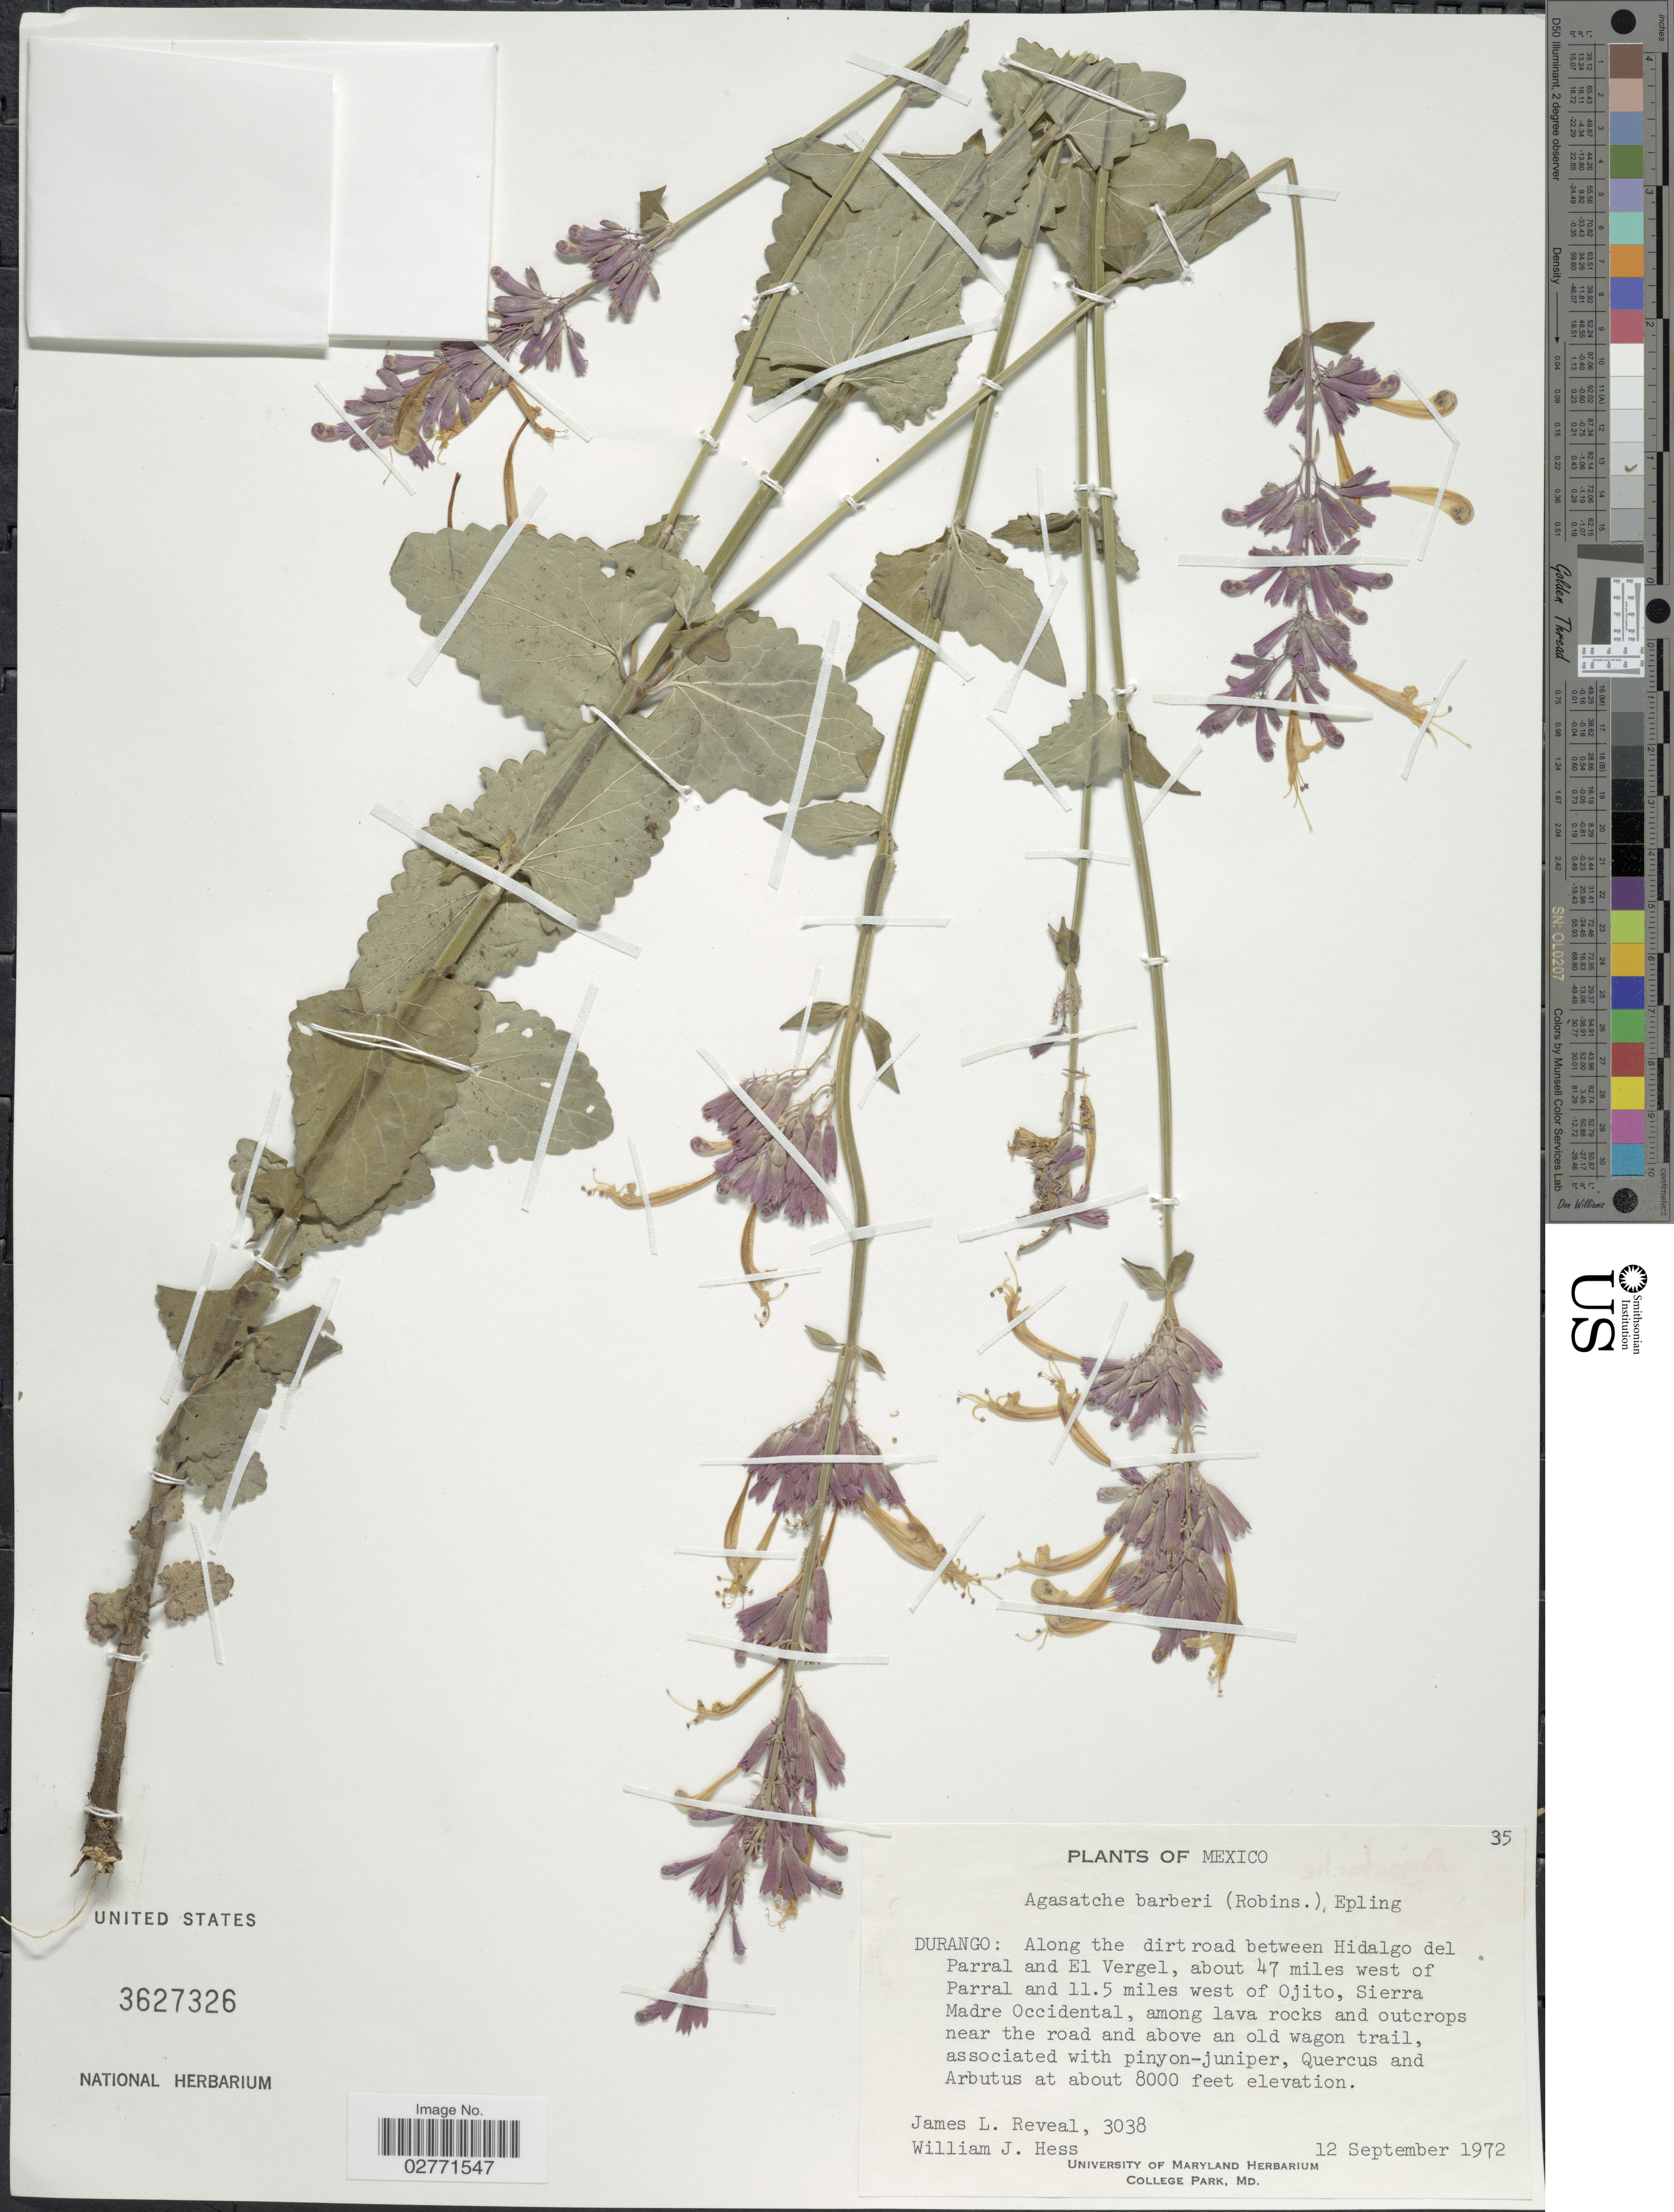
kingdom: Plantae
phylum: Tracheophyta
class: Magnoliopsida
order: Lamiales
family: Lamiaceae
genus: Agastache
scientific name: Agastache barberi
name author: (B.L. Rob.) Epling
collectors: J. L. Reveal & W. Hess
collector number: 3038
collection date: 1972-09-12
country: Mexico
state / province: Durango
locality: Along the dirt road between Hidalgo del Parral and El Vergel, about 47 miles west of Parral and 11.5 miles west of Ojito, Sierra Madre Occidental, among lava rocks and outcrops near the road and above an old wagon trail.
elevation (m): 2438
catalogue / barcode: US 3627326